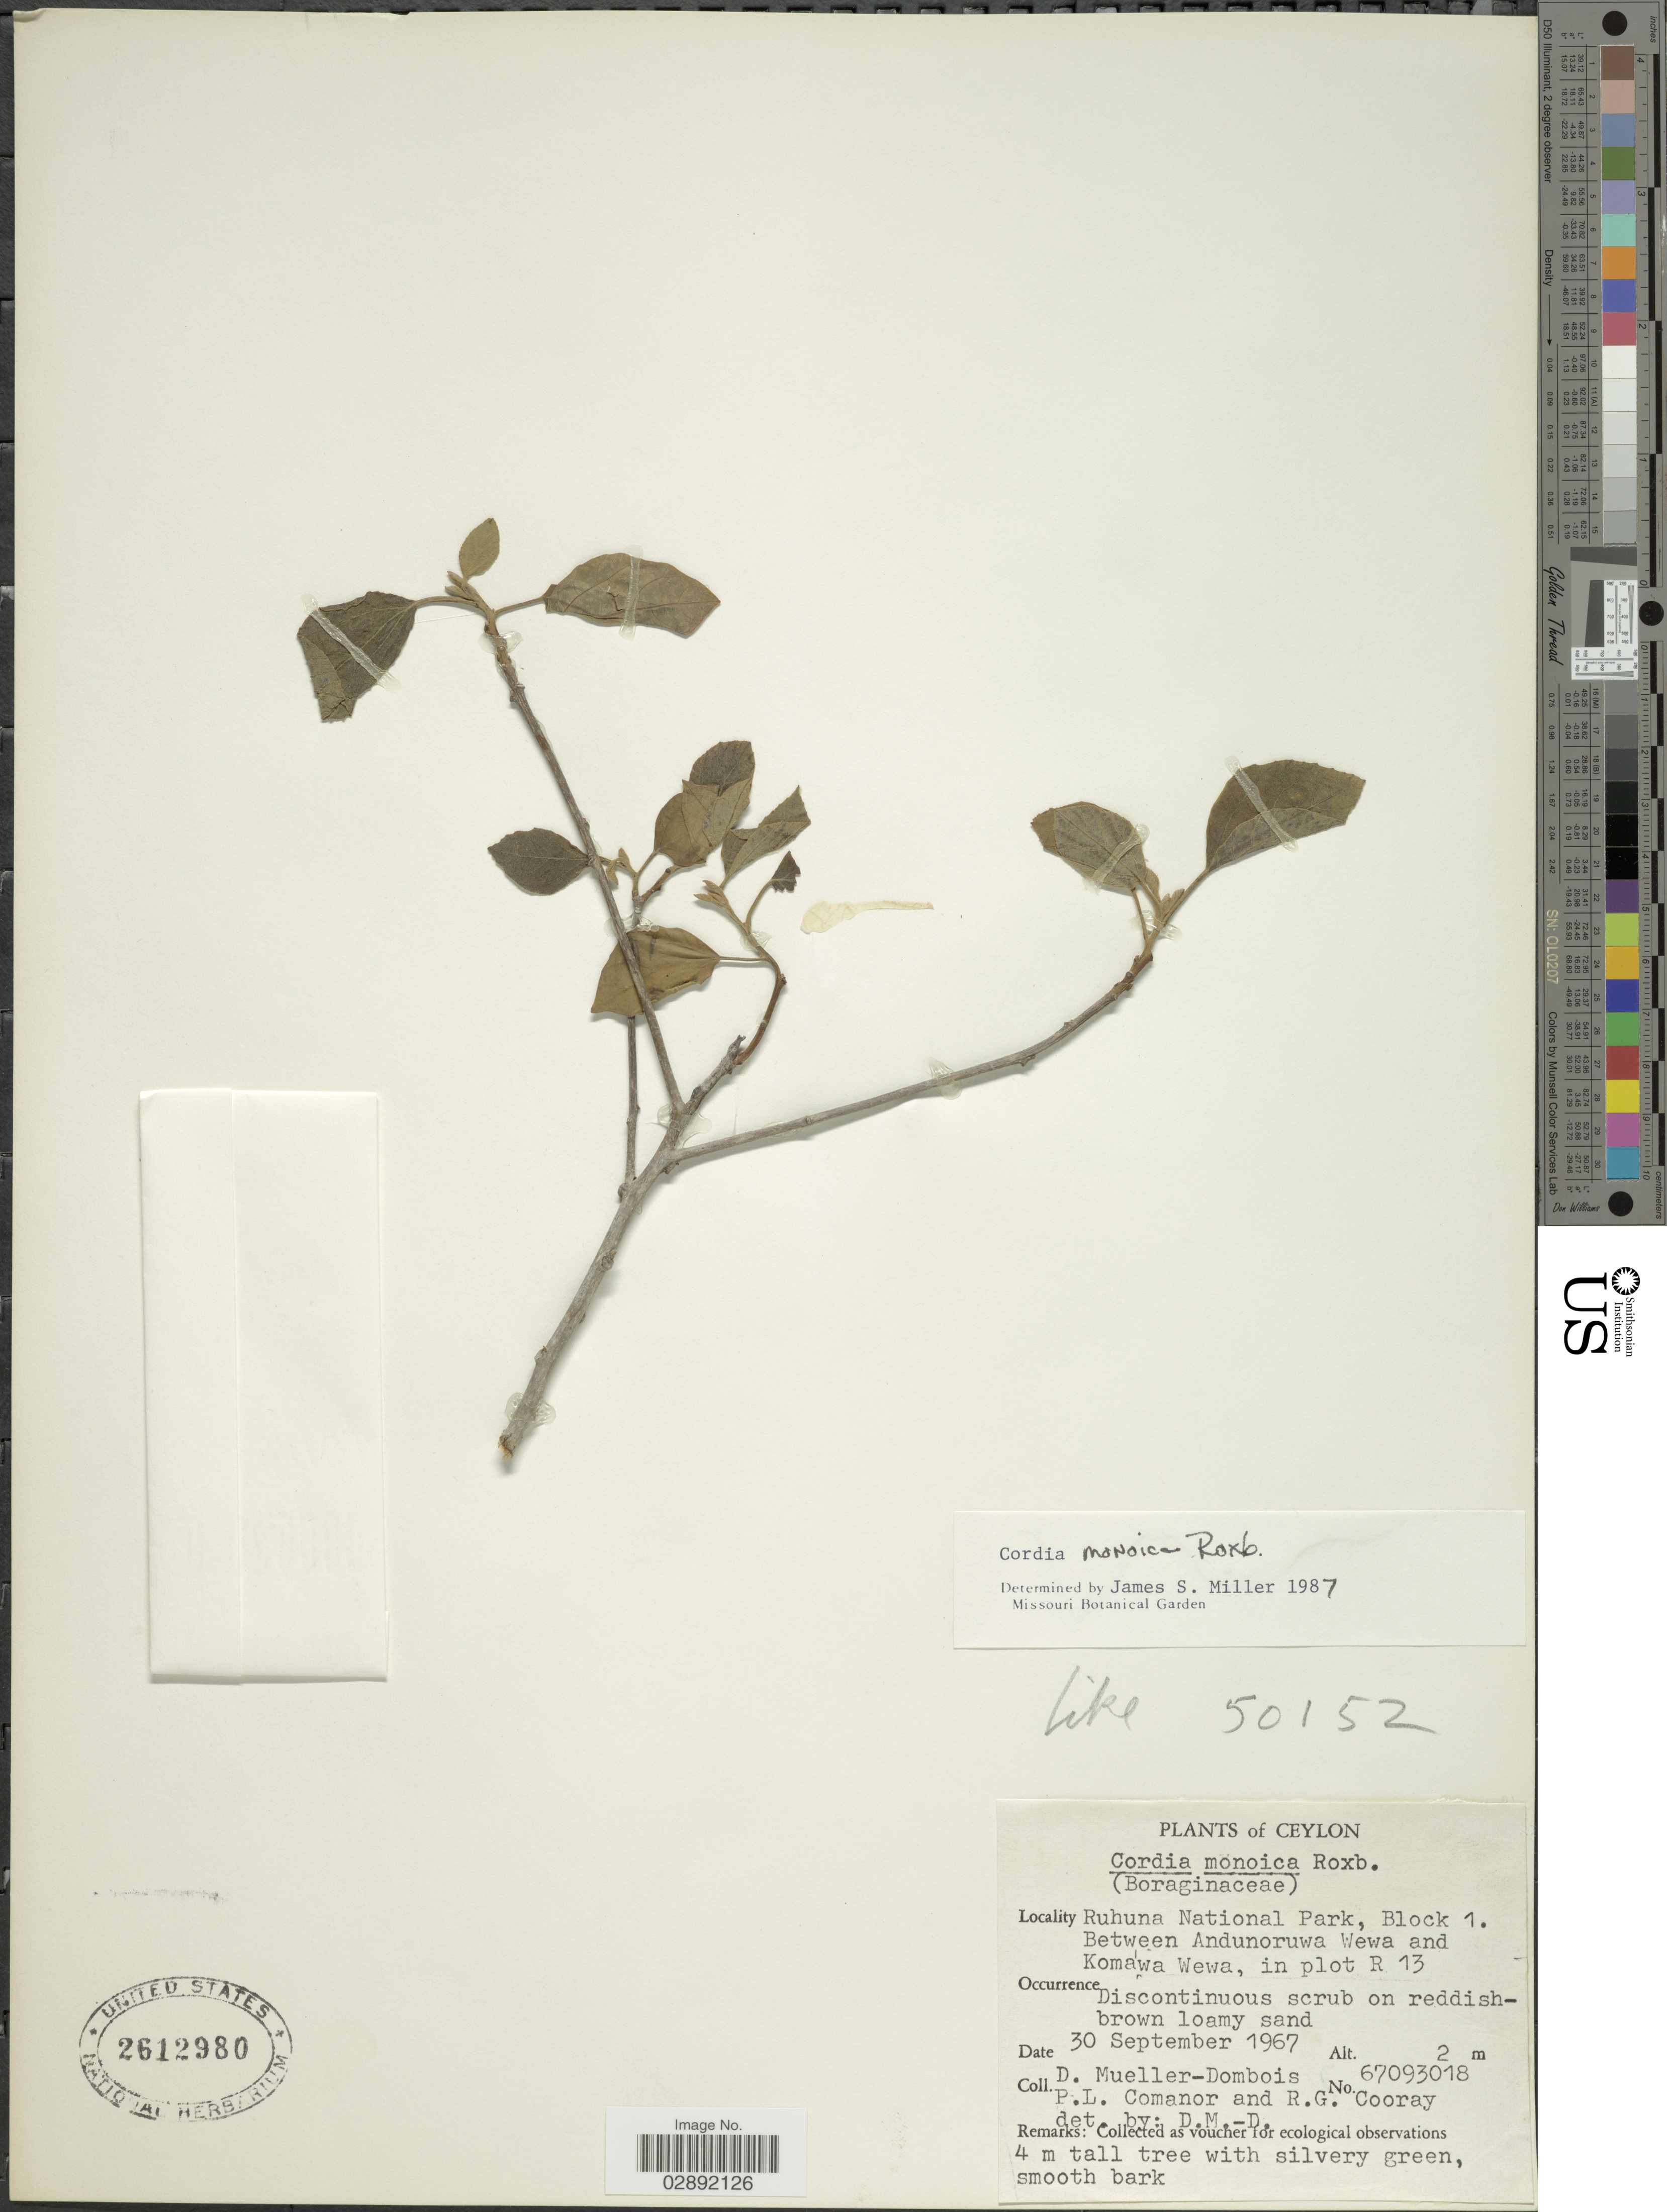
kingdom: Plantae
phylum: Tracheophyta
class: Magnoliopsida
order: Boraginales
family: Cordiaceae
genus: Cordia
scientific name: Cordia monoica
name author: Roxb.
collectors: D. Mueller-Dombois, P. Comanor & R. Cooray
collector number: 67093018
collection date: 1967-09-30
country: Sri Lanka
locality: Ceylon. Ruhuna National Park, Block 1. Between Andunoruwa Wewa and Komawa Wewa, in plot R 13.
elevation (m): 2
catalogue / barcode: US 2612980